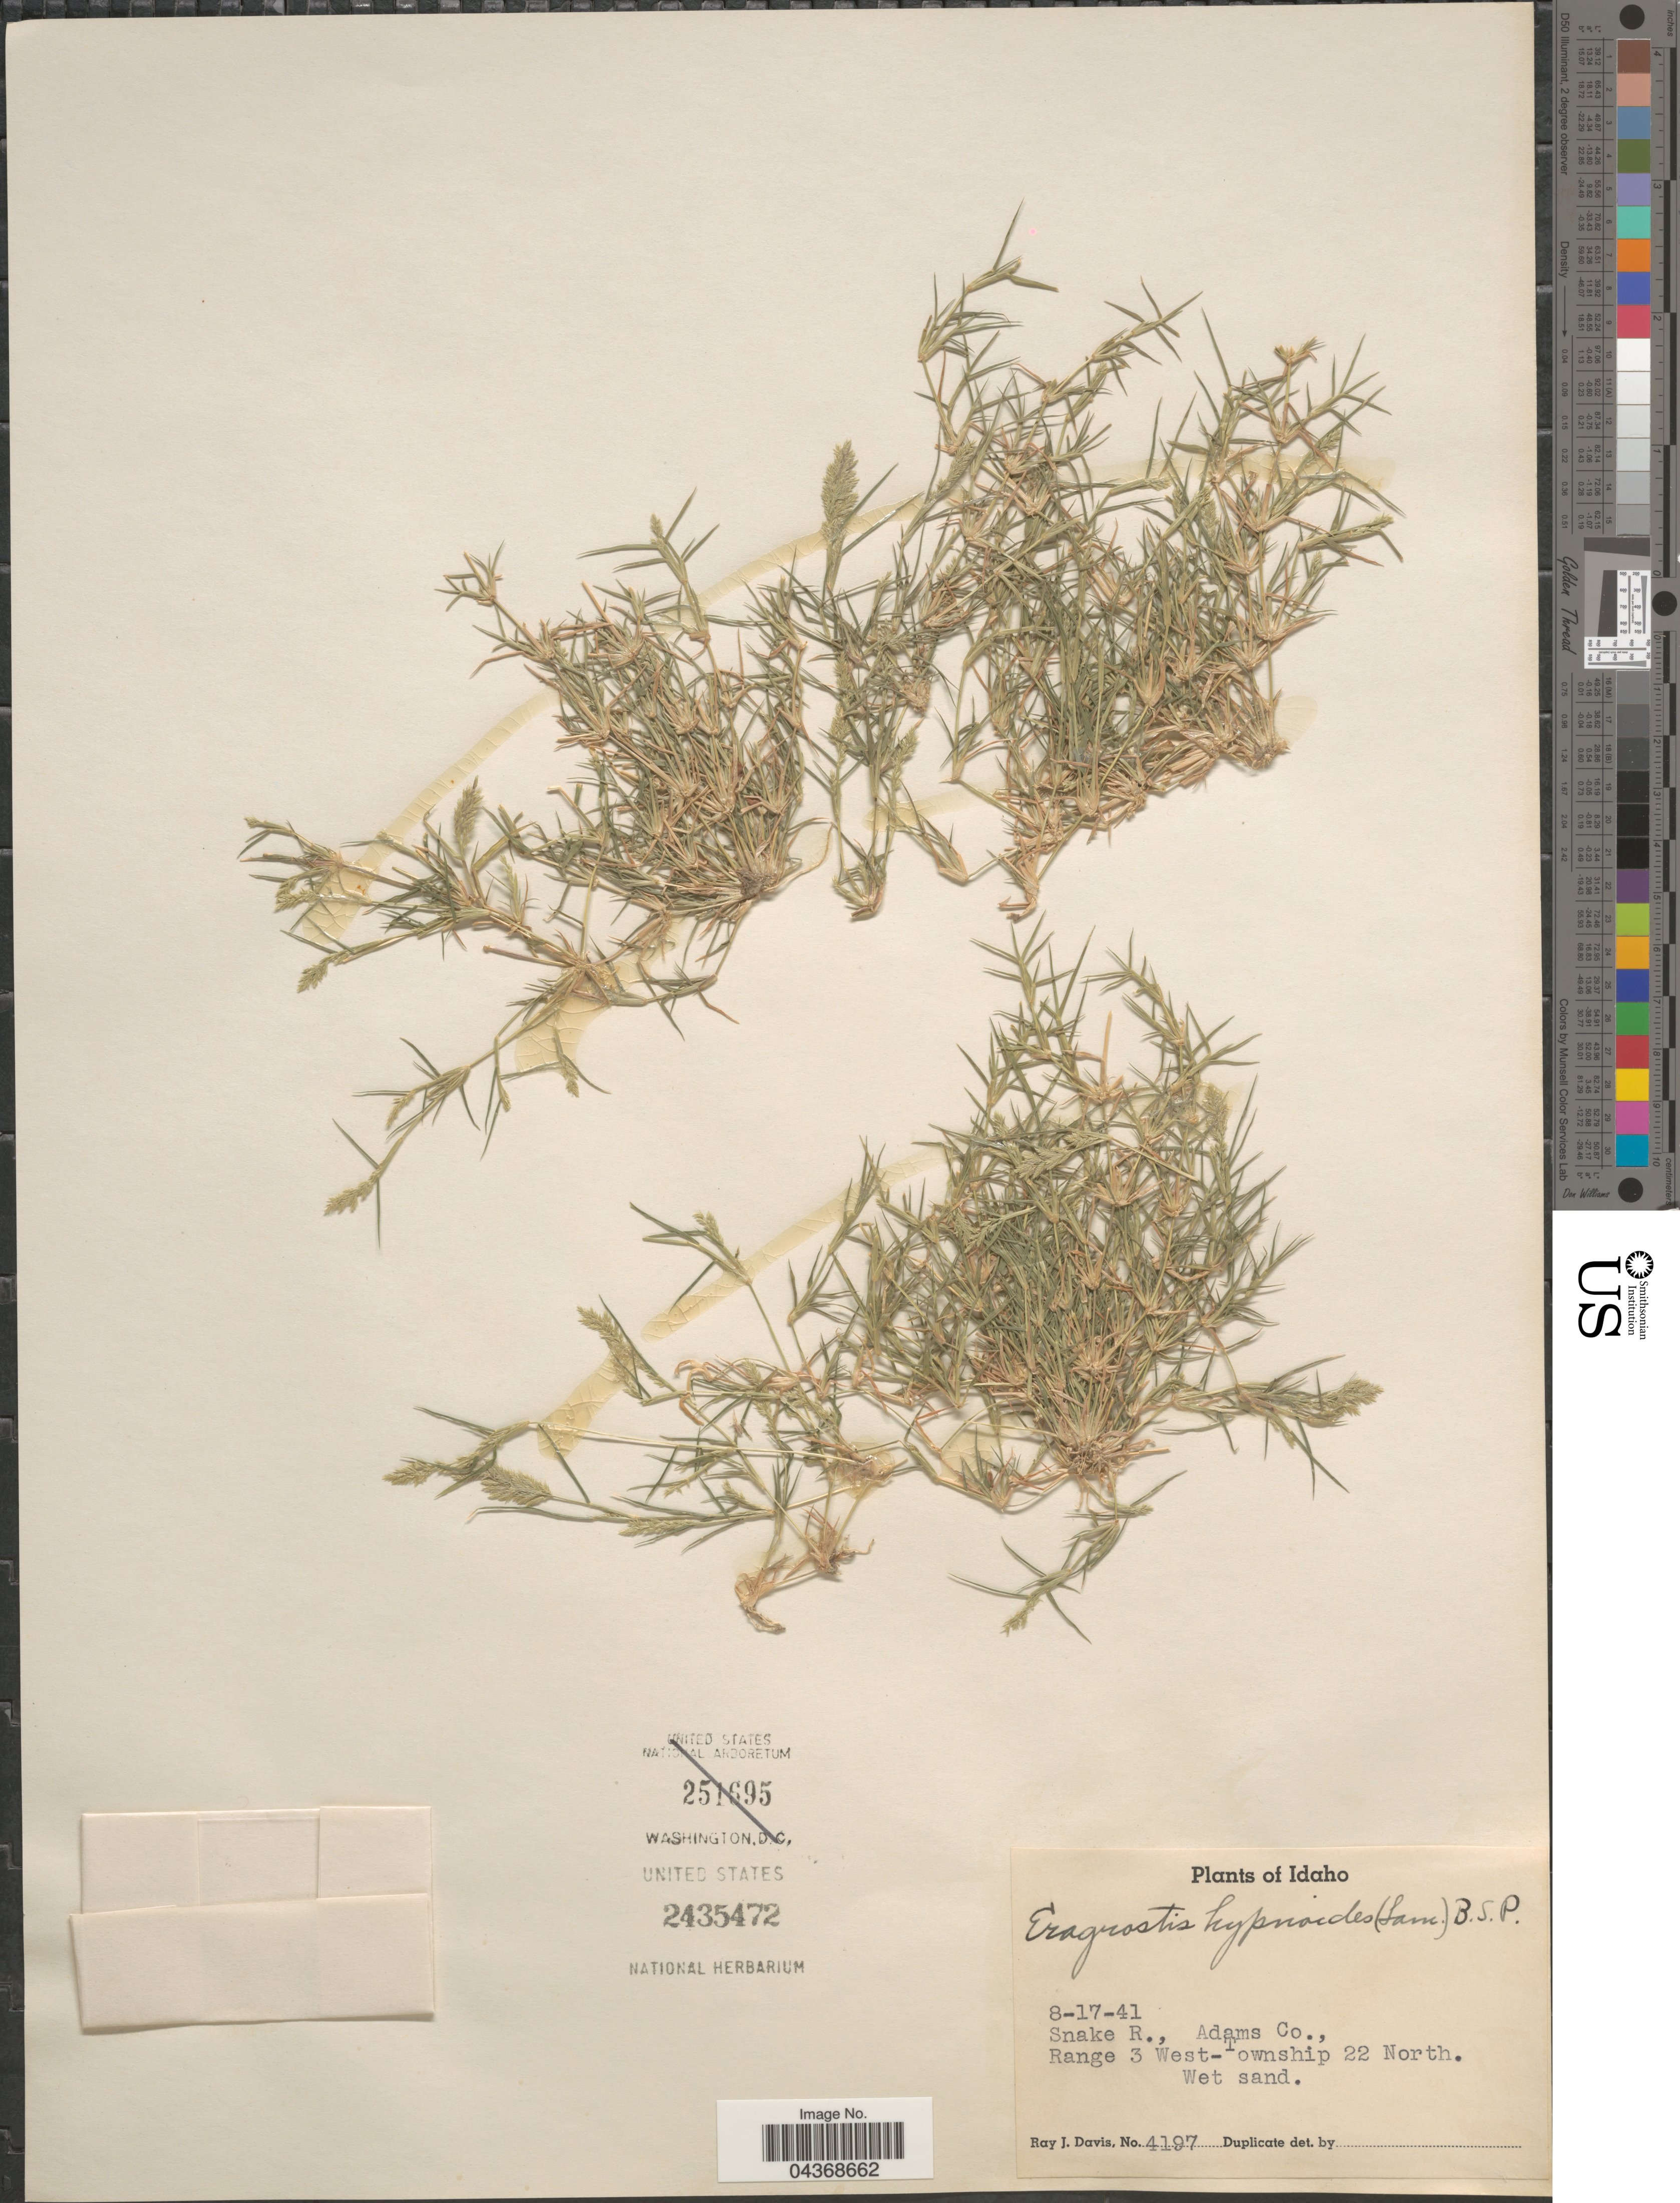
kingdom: Plantae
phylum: Tracheophyta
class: Liliopsida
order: Poales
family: Poaceae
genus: Eragrostis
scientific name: Eragrostis hypnoides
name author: (Lam.) Britton, Stearns & Poggenb.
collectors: R. Davis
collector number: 4197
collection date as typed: Transcribed d/m/y: 17/8/41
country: United States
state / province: Idaho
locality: Snake R., Adams Co., Range 3 West-Township 22 North.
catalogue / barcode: US 2435472